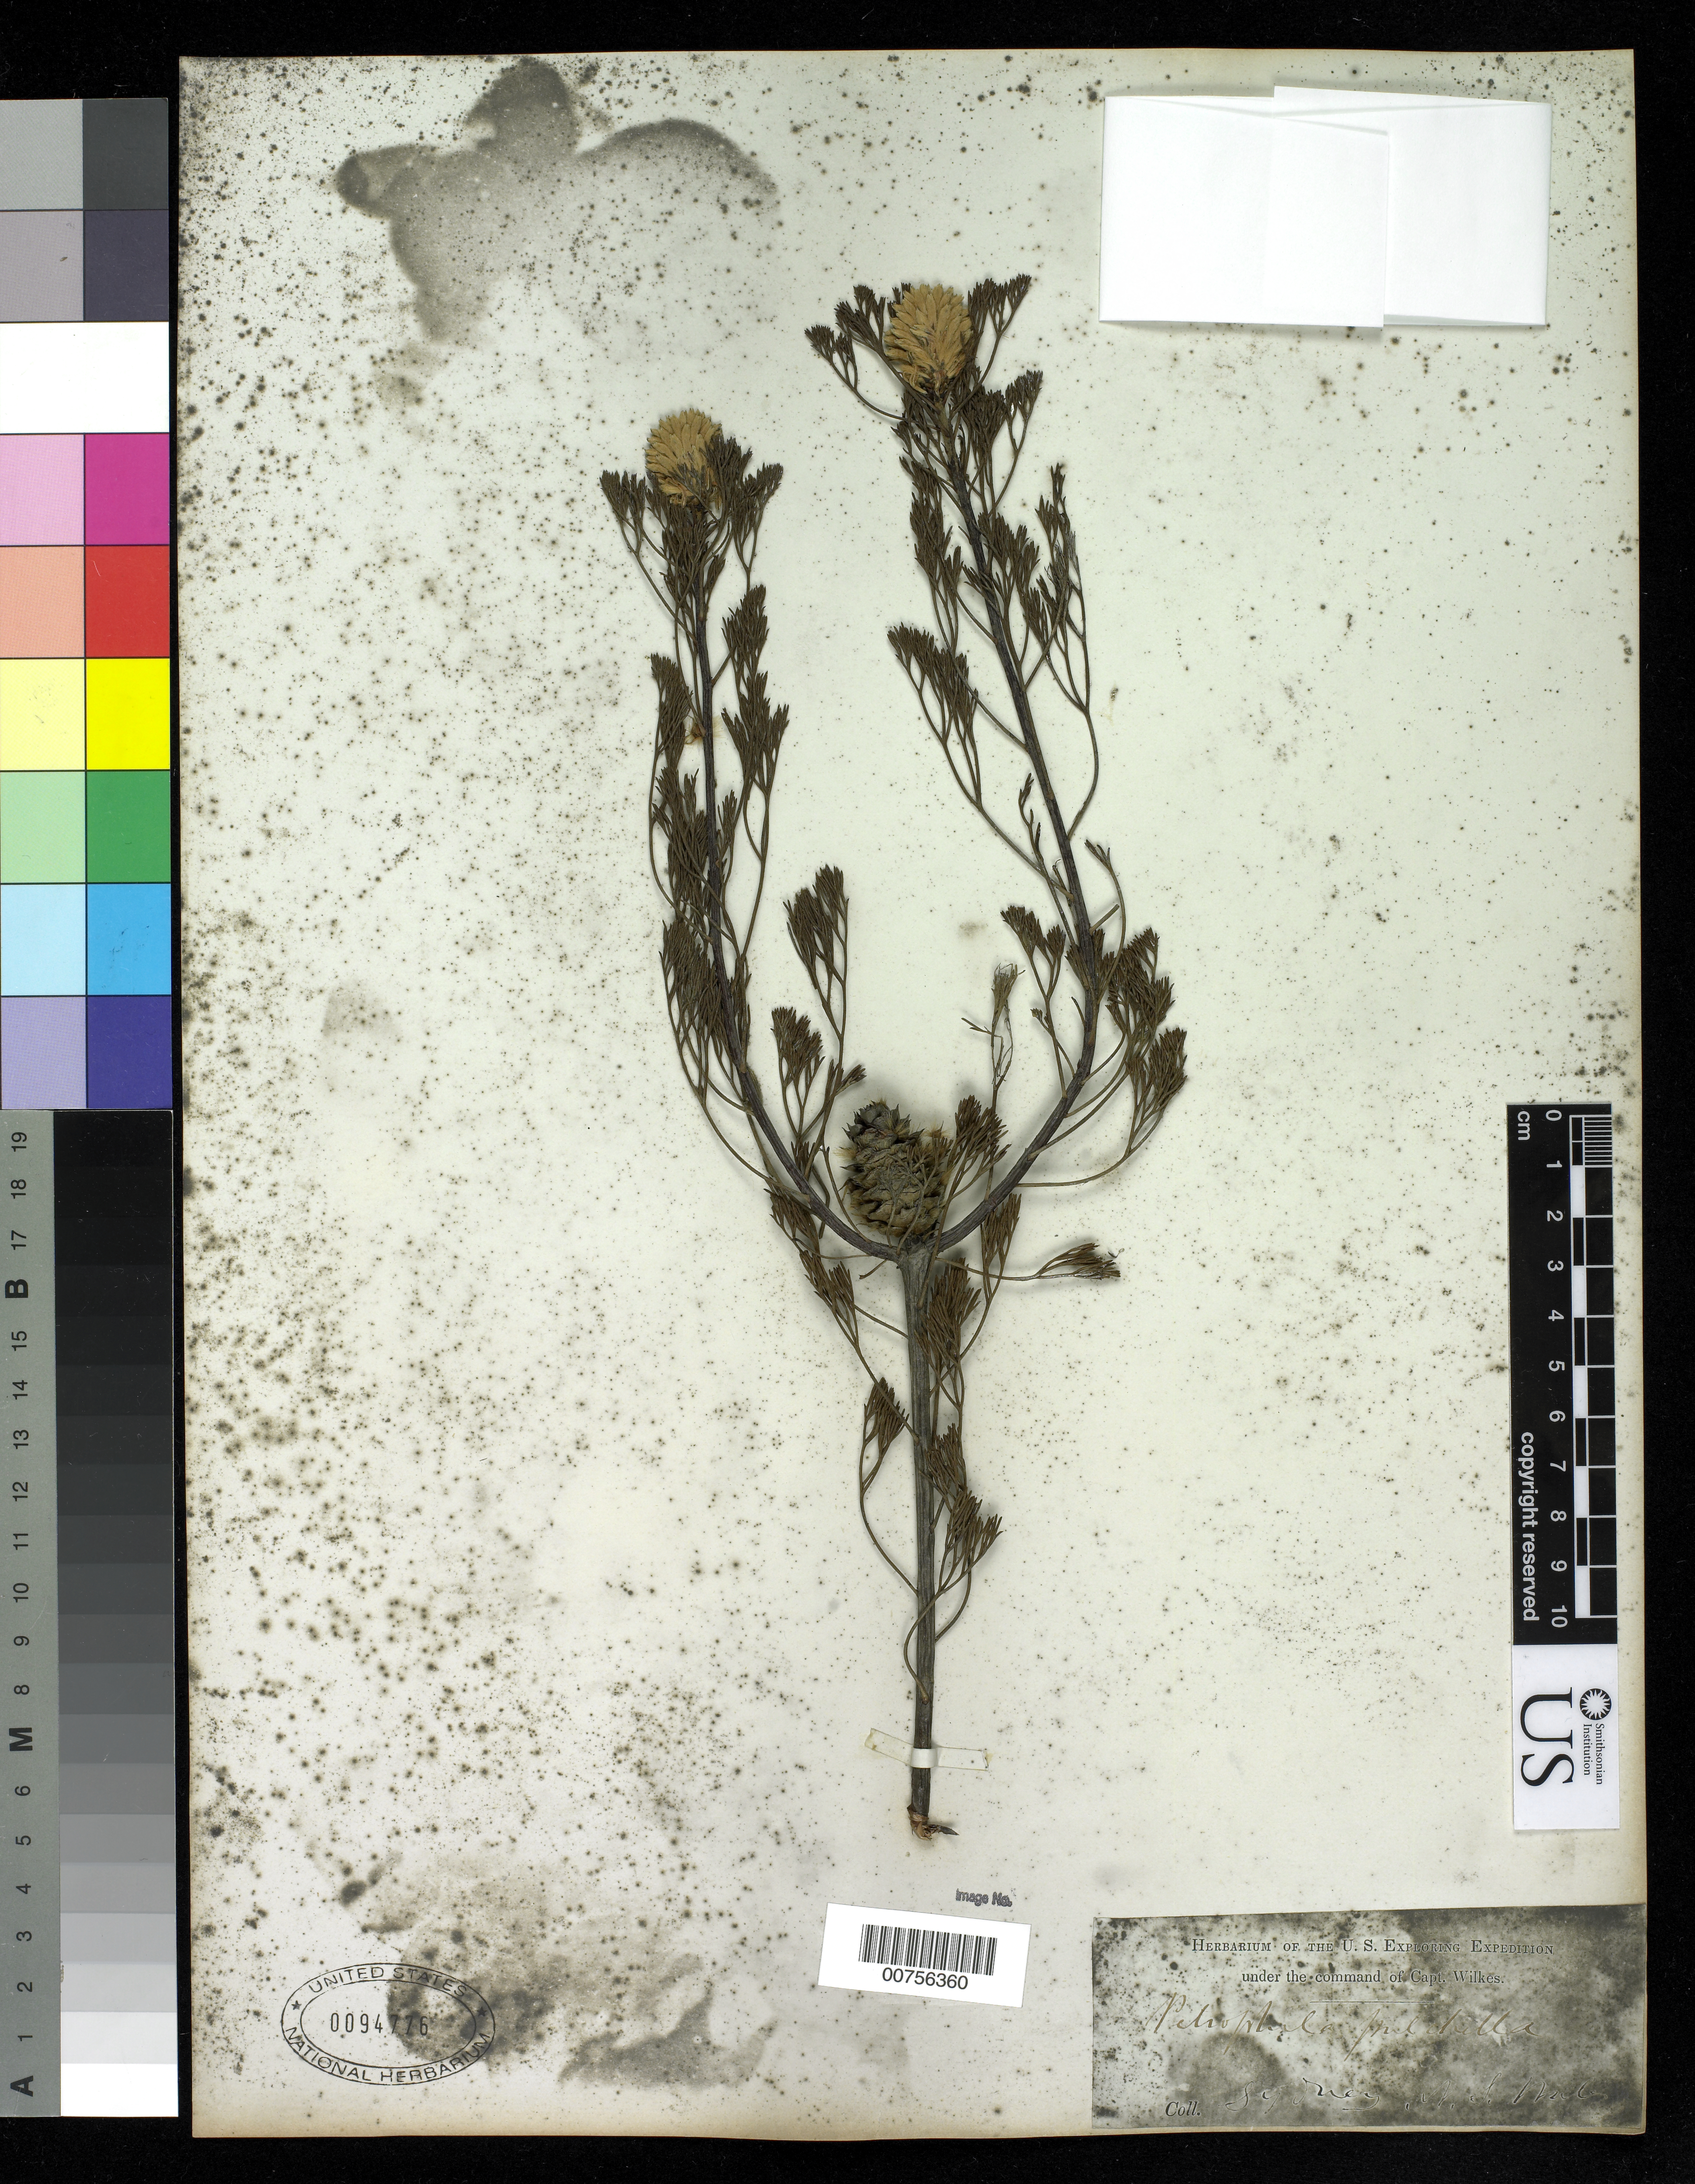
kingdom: Plantae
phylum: Tracheophyta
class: Magnoliopsida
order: Proteales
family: Proteaceae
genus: Petrophile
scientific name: Petrophile pulchella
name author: (Schrad. & J.C. Wendl.)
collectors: Wilkes Explor. Exped.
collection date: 1838/1842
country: Australia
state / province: New South Wales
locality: Sydney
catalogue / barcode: US 94776